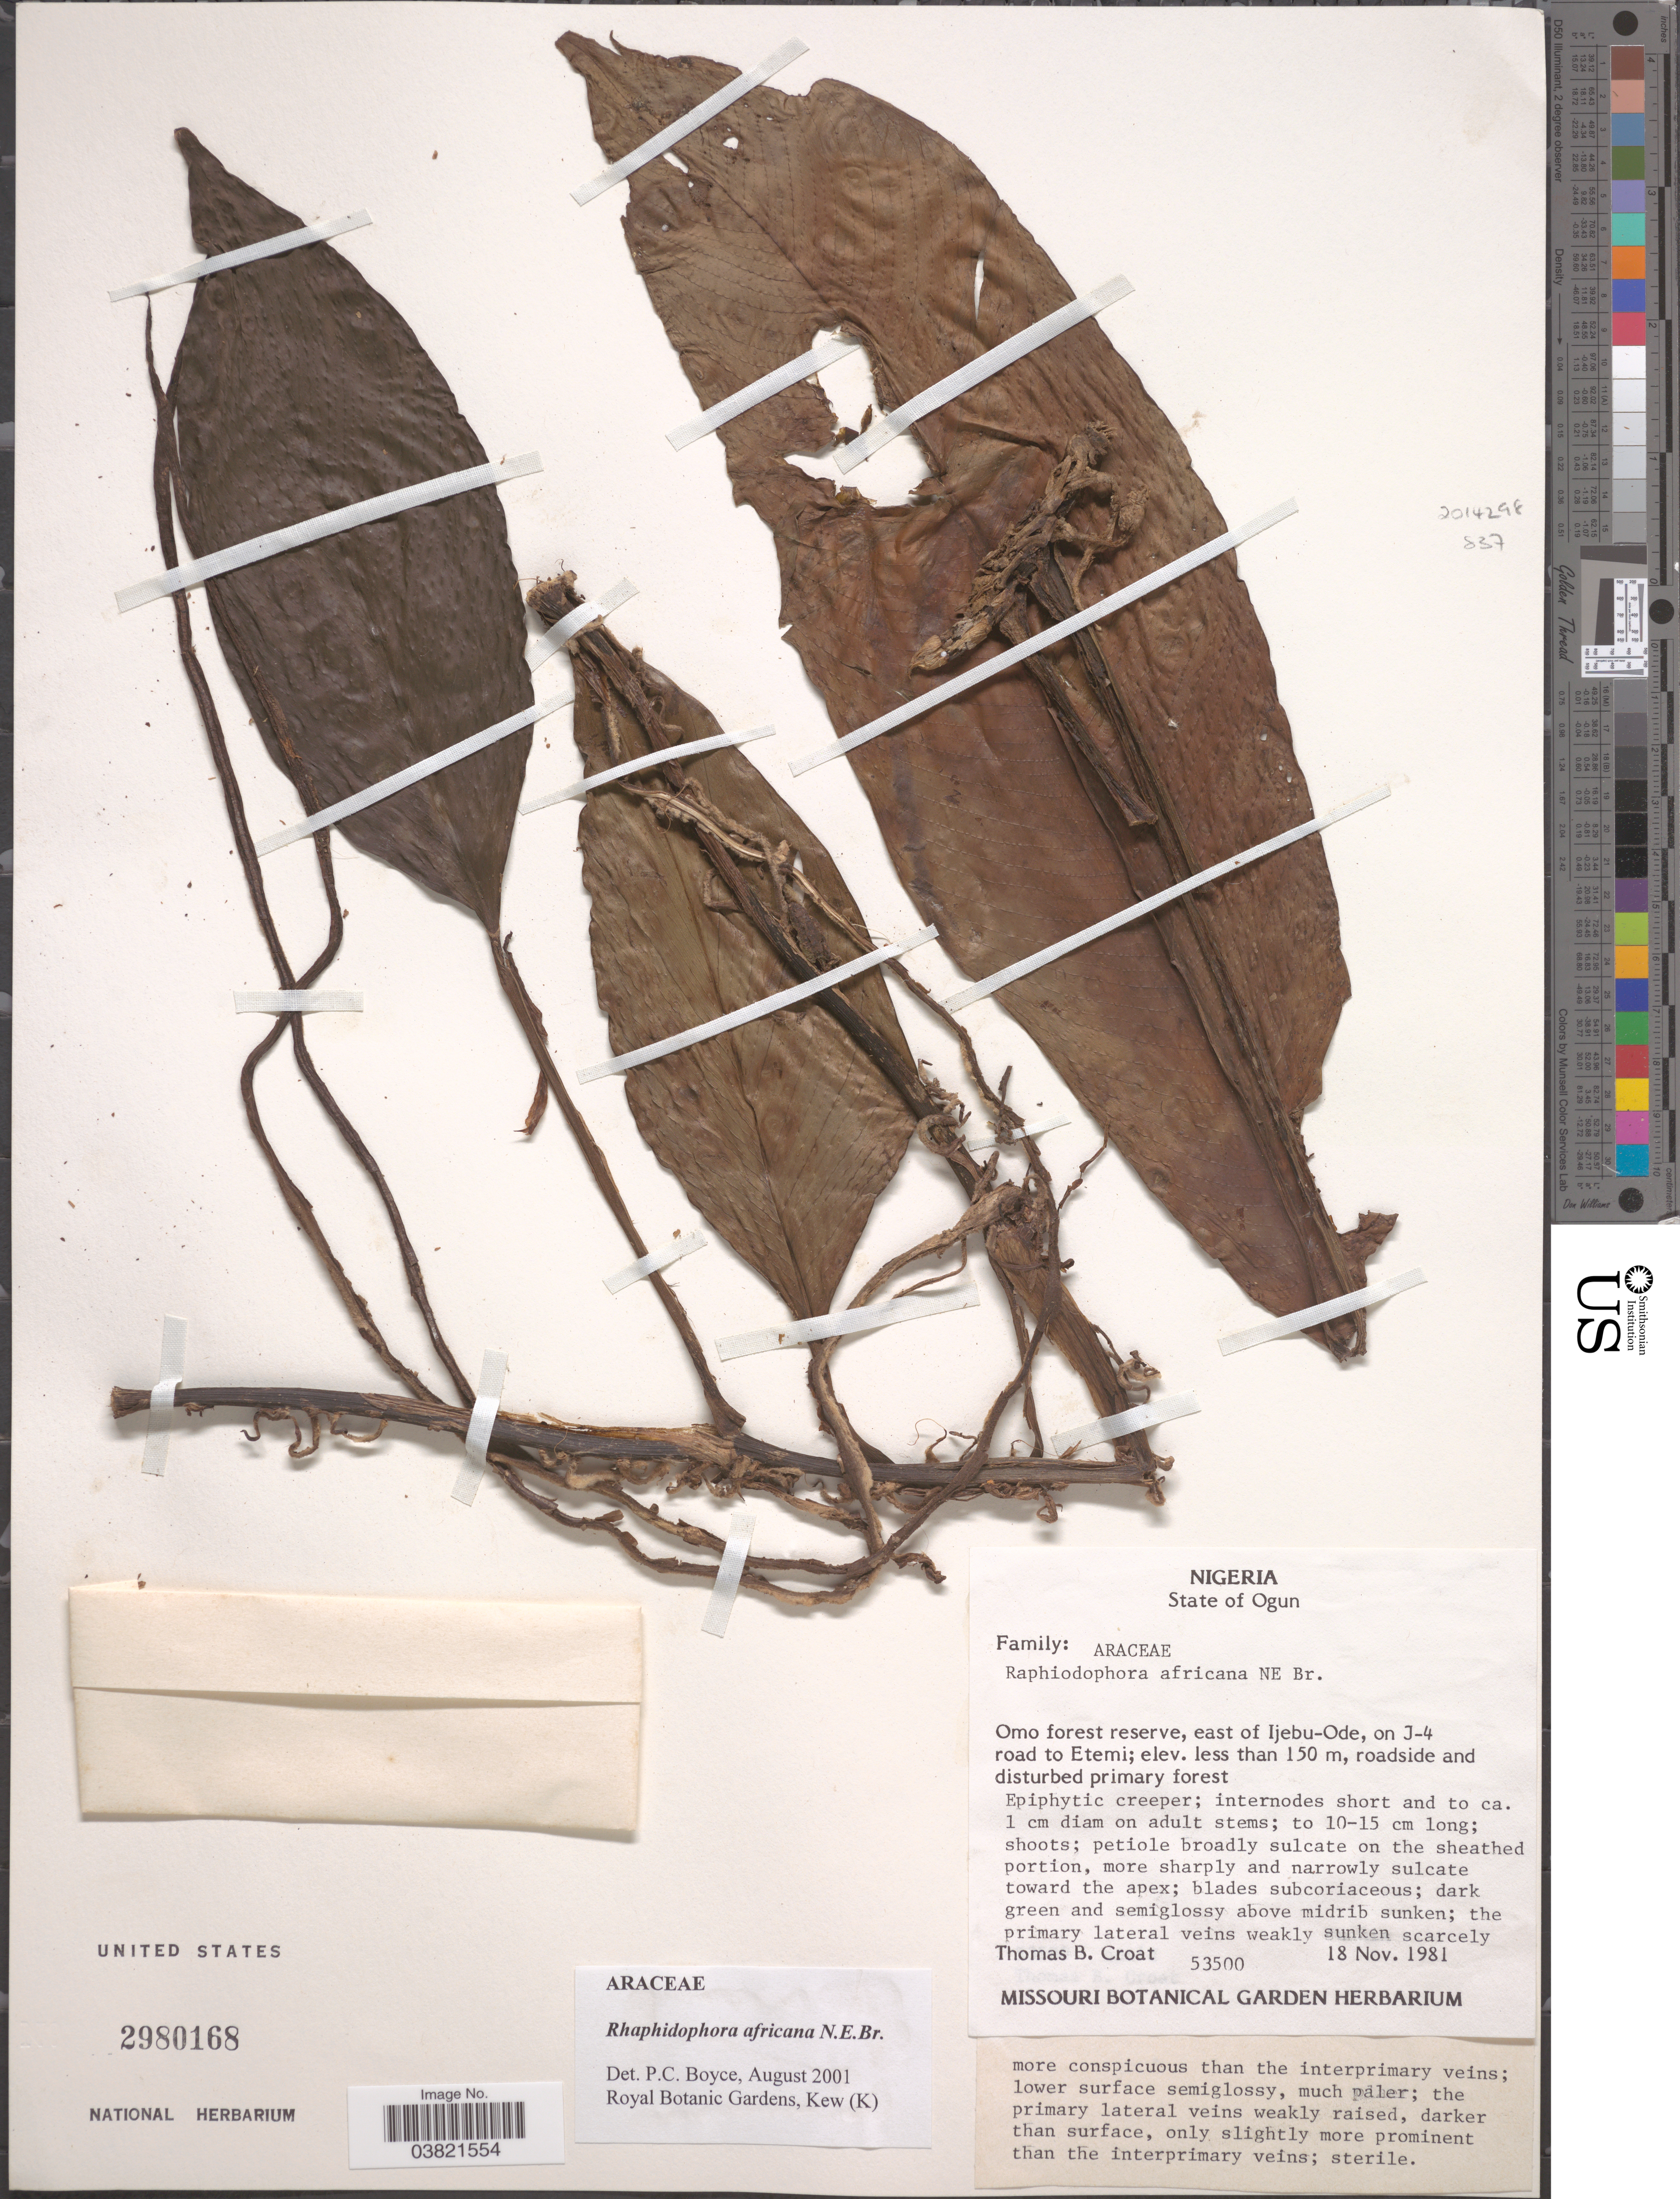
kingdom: Plantae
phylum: Tracheophyta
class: Liliopsida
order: Alismatales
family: Araceae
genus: Rhaphidophora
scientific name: Rhaphidophora africana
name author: N.E. Br.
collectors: T. B. Croat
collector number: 53500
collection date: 1981-11-18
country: Nigeria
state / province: Ogun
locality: Omo forest reserve, east of Ijebu-Ode, on J-4 road to Etemi.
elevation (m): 150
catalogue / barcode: US 2980168